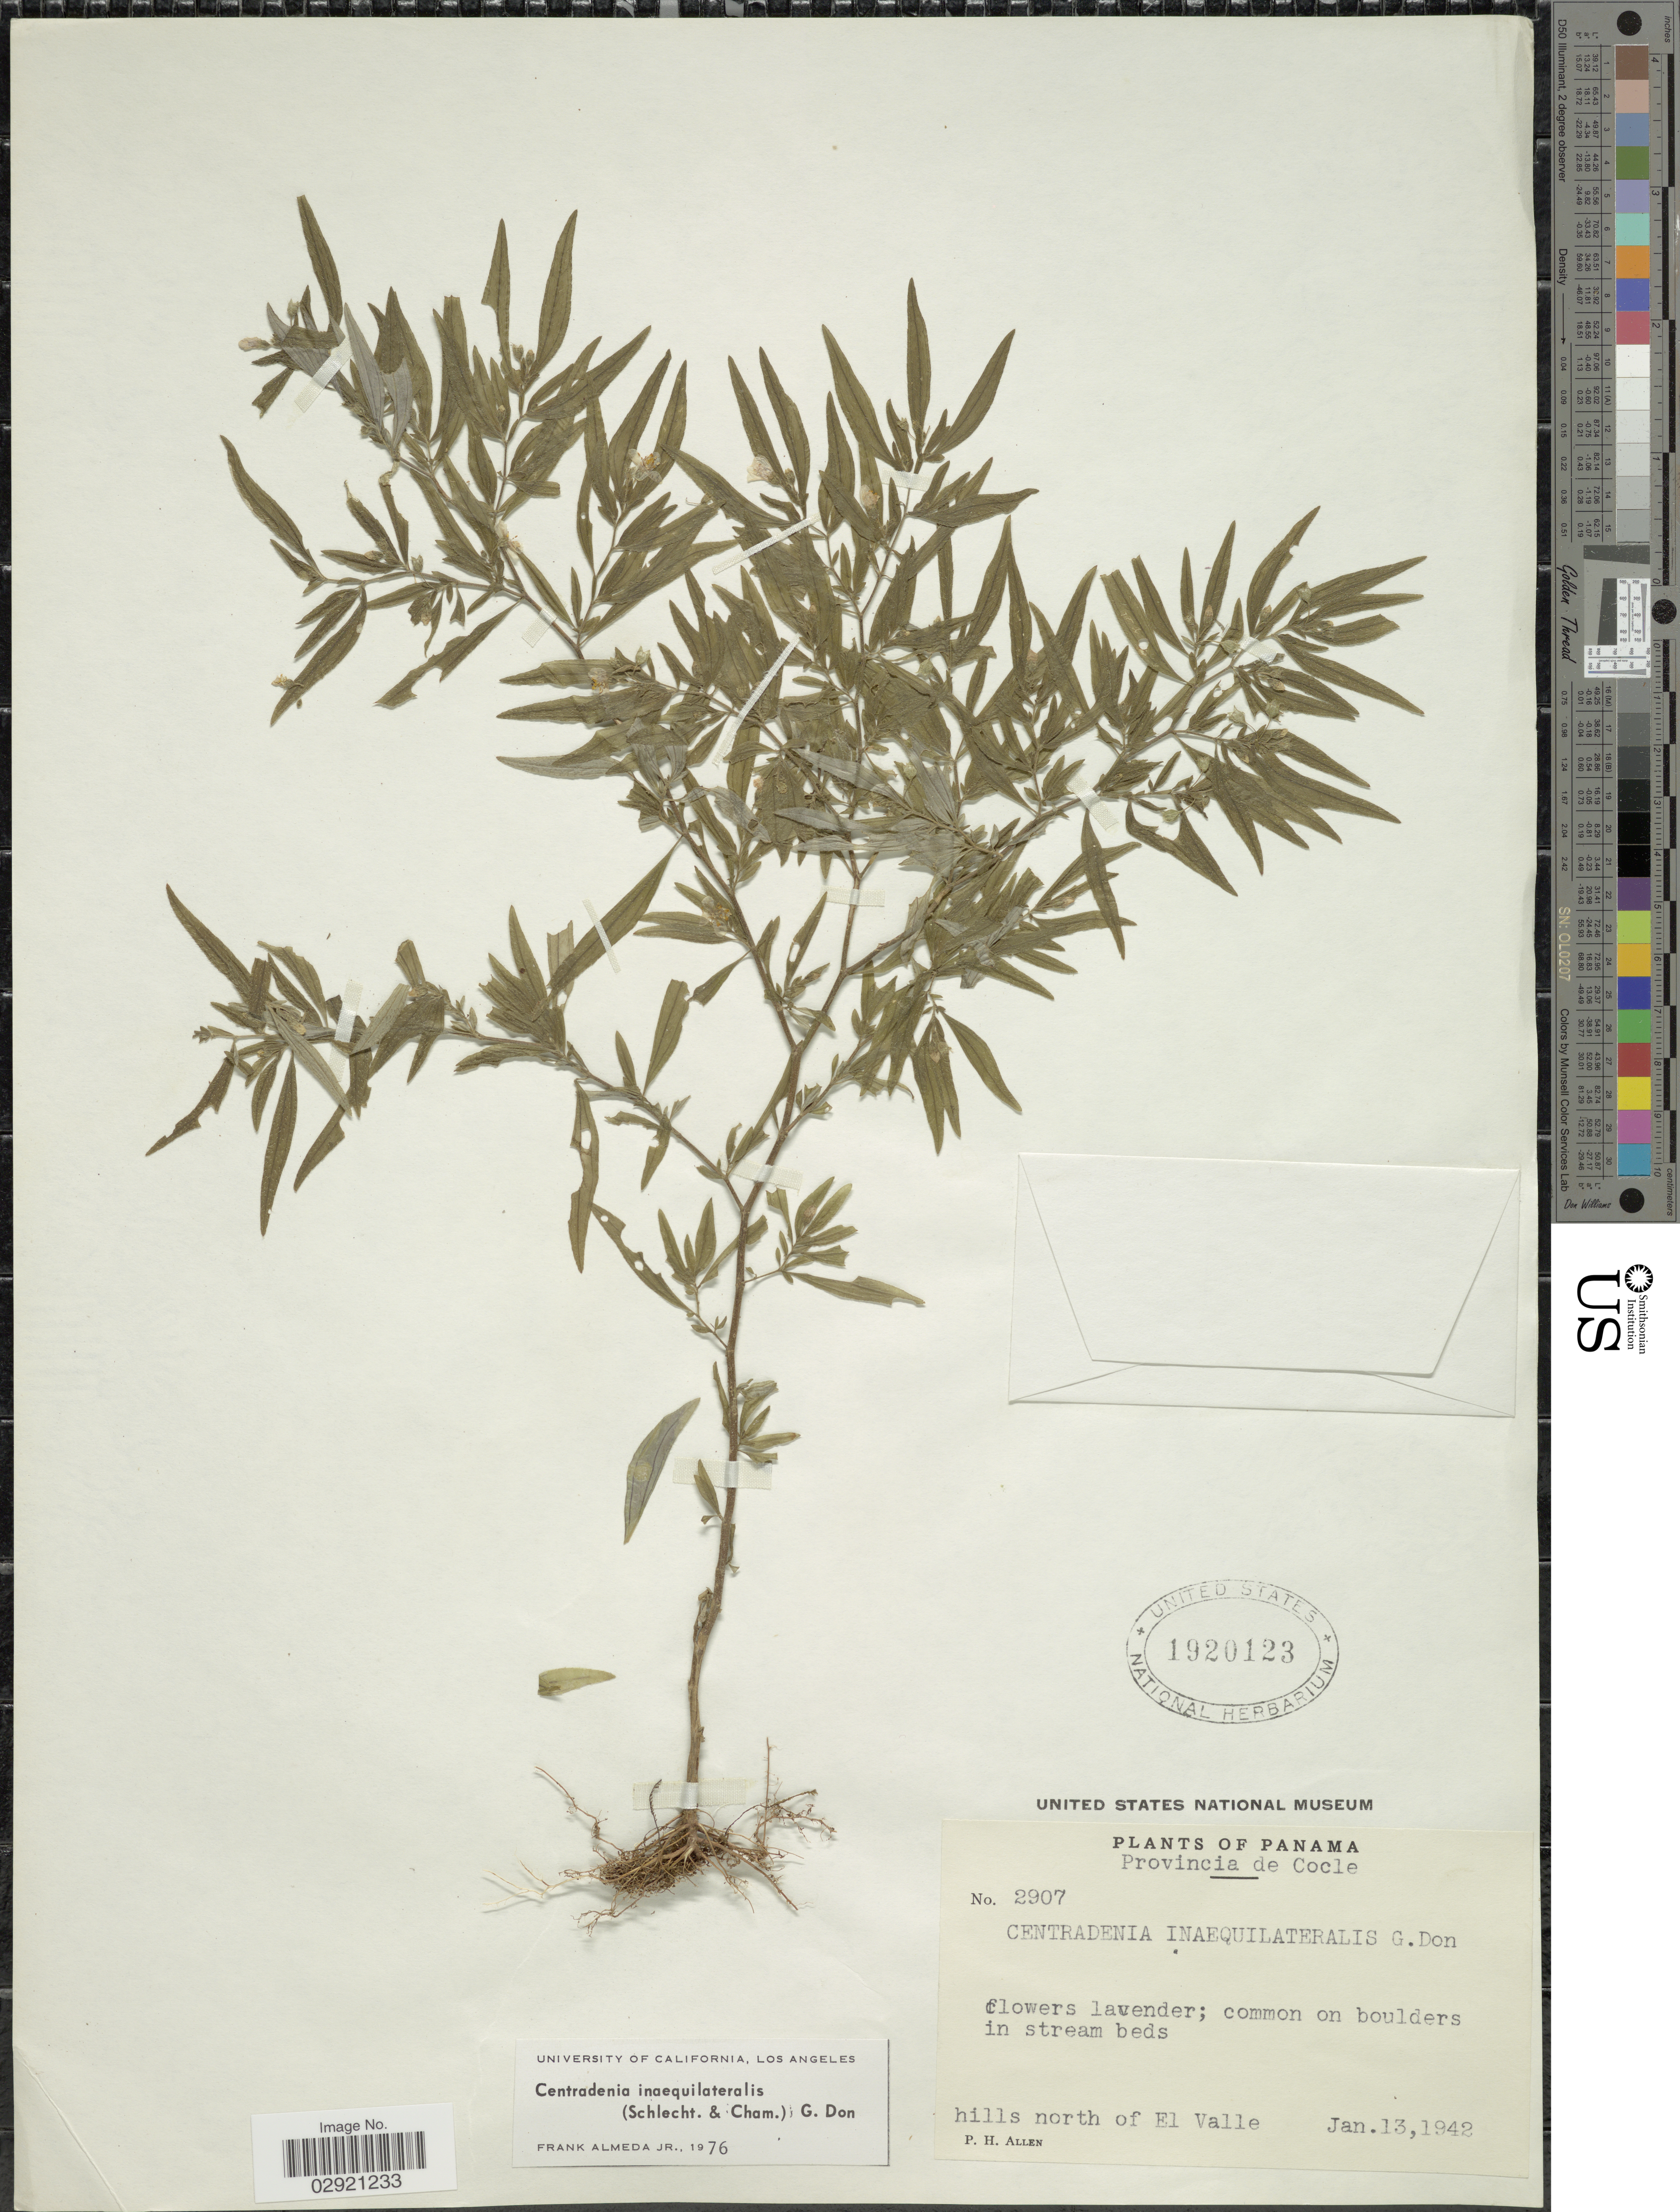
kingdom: Plantae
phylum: Tracheophyta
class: Magnoliopsida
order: Myrtales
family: Melastomataceae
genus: Centradenia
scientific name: Centradenia inaequilateralis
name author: (Gleason) G. Don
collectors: P. H. Allen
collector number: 2907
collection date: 1942-01-13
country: Panama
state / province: Coclé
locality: Hills north of El Valle.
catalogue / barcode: US 1920123